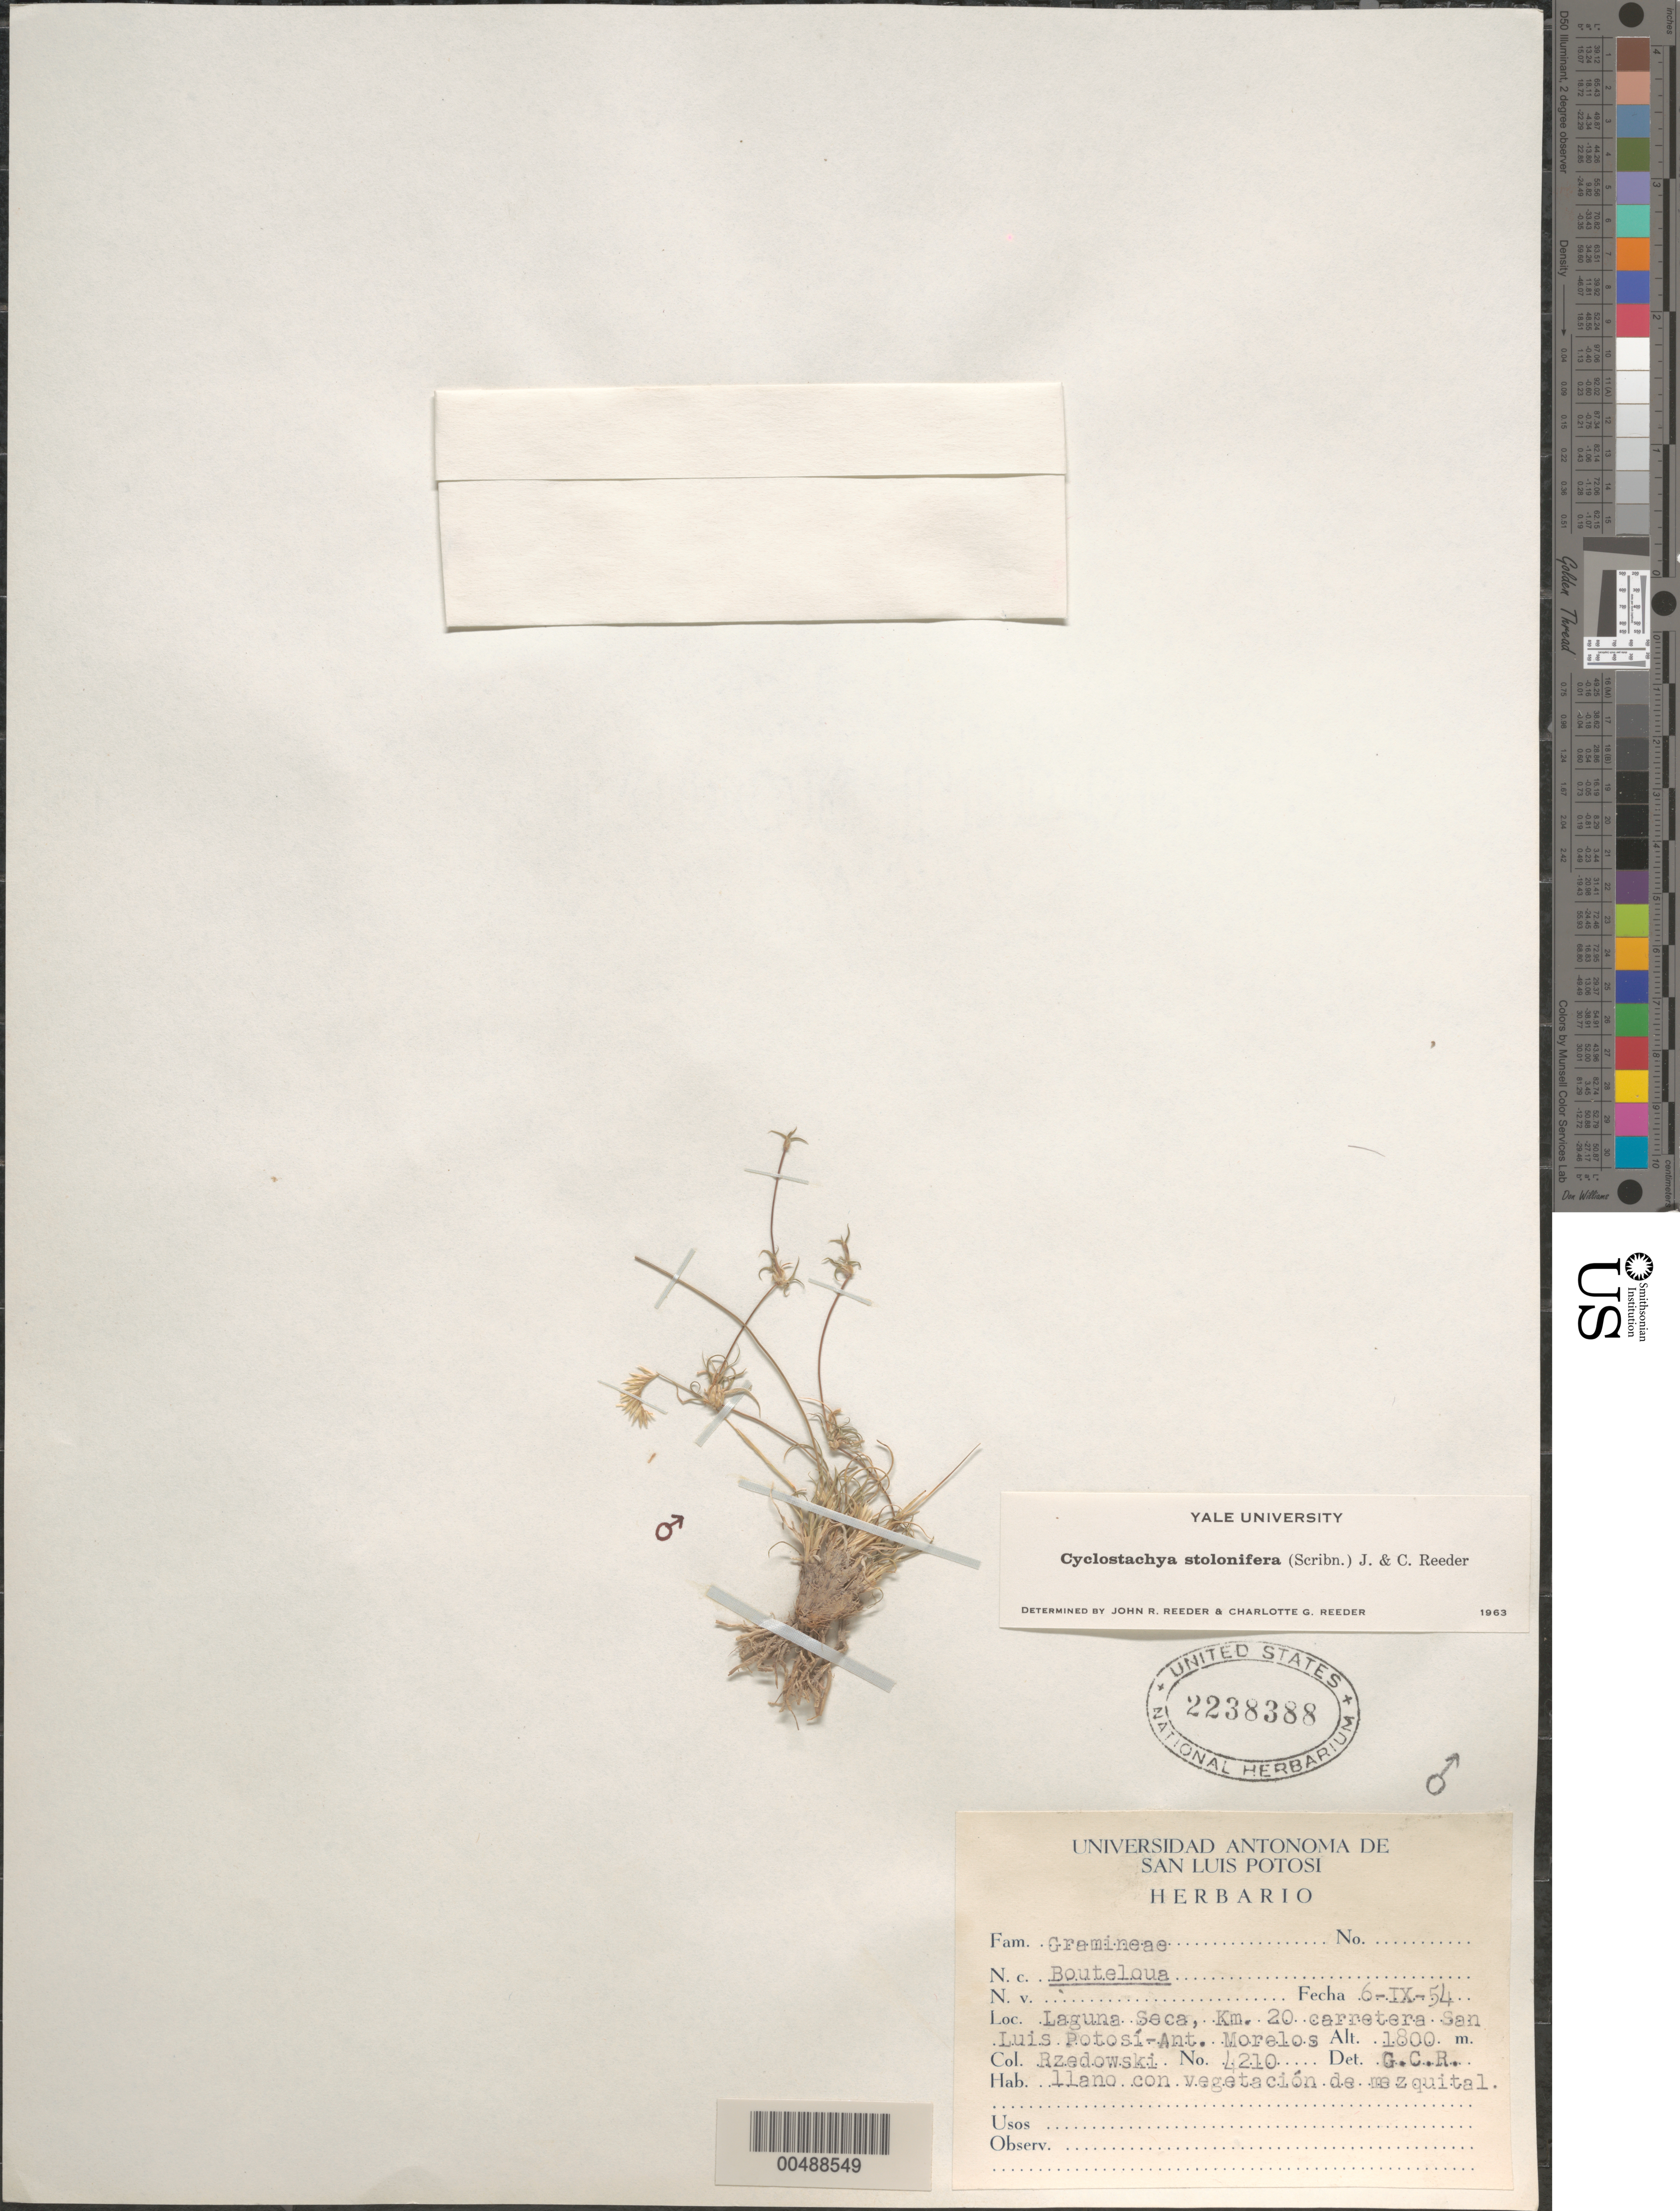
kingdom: Plantae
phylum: Tracheophyta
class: Liliopsida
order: Poales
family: Poaceae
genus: Cyclostachya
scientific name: Cyclostachya stolonifera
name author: (Scribn.) Reeder & C. Reeder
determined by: Reeder, J. R.; Reeder, C. G.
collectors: J. Rzedowski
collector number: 4210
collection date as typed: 6 Sep 1954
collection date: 1954-09-06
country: Mexico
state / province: San Luis Potosi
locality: Laguna Seca, KM 20 carretera San Luis Potos¡ - Ant. Morelos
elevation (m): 1800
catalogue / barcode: US 2238388